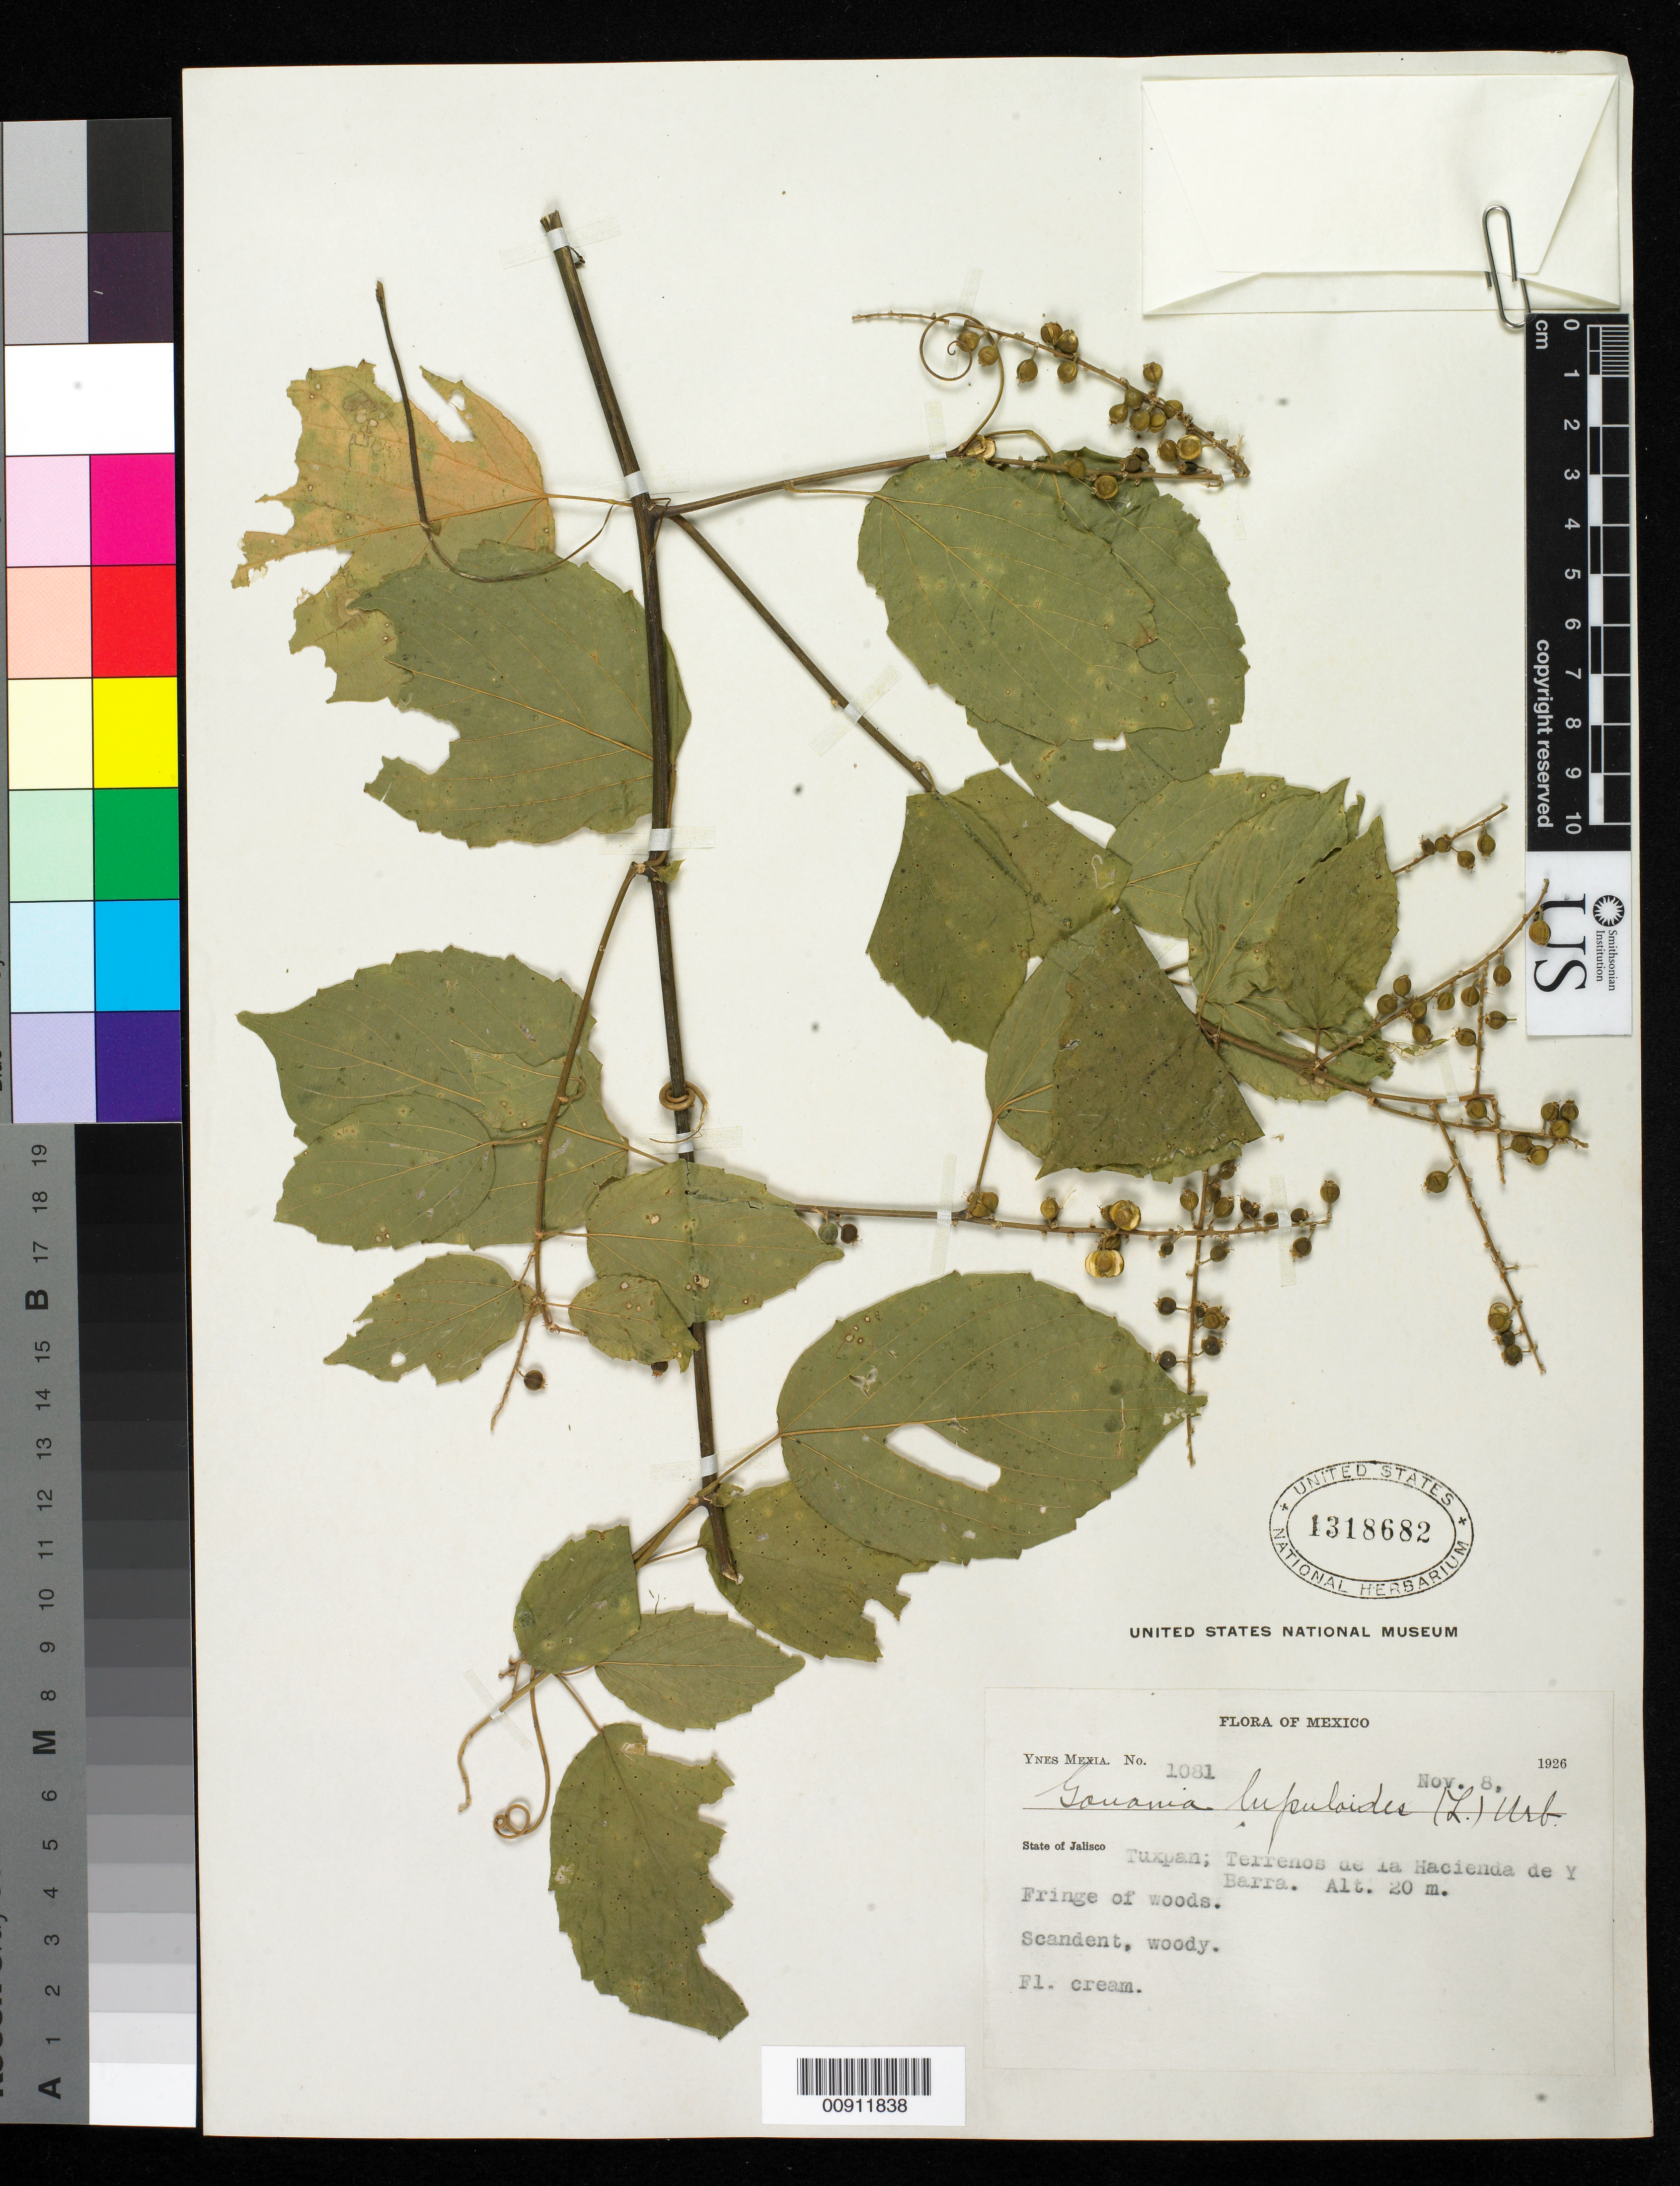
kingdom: Plantae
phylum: Tracheophyta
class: Magnoliopsida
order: Rosales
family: Rhamnaceae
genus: Gouania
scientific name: Gouania lupuloides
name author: (L.) Urb.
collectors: Y. Mexia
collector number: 1081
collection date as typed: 08 Nov 1926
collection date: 1926-11-08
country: Mexico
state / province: Jalisco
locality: State of Jalisco, Tuxpan; Terrenos de la Hacienda de Y Barra.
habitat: Fringe of woods.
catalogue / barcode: US 1318682